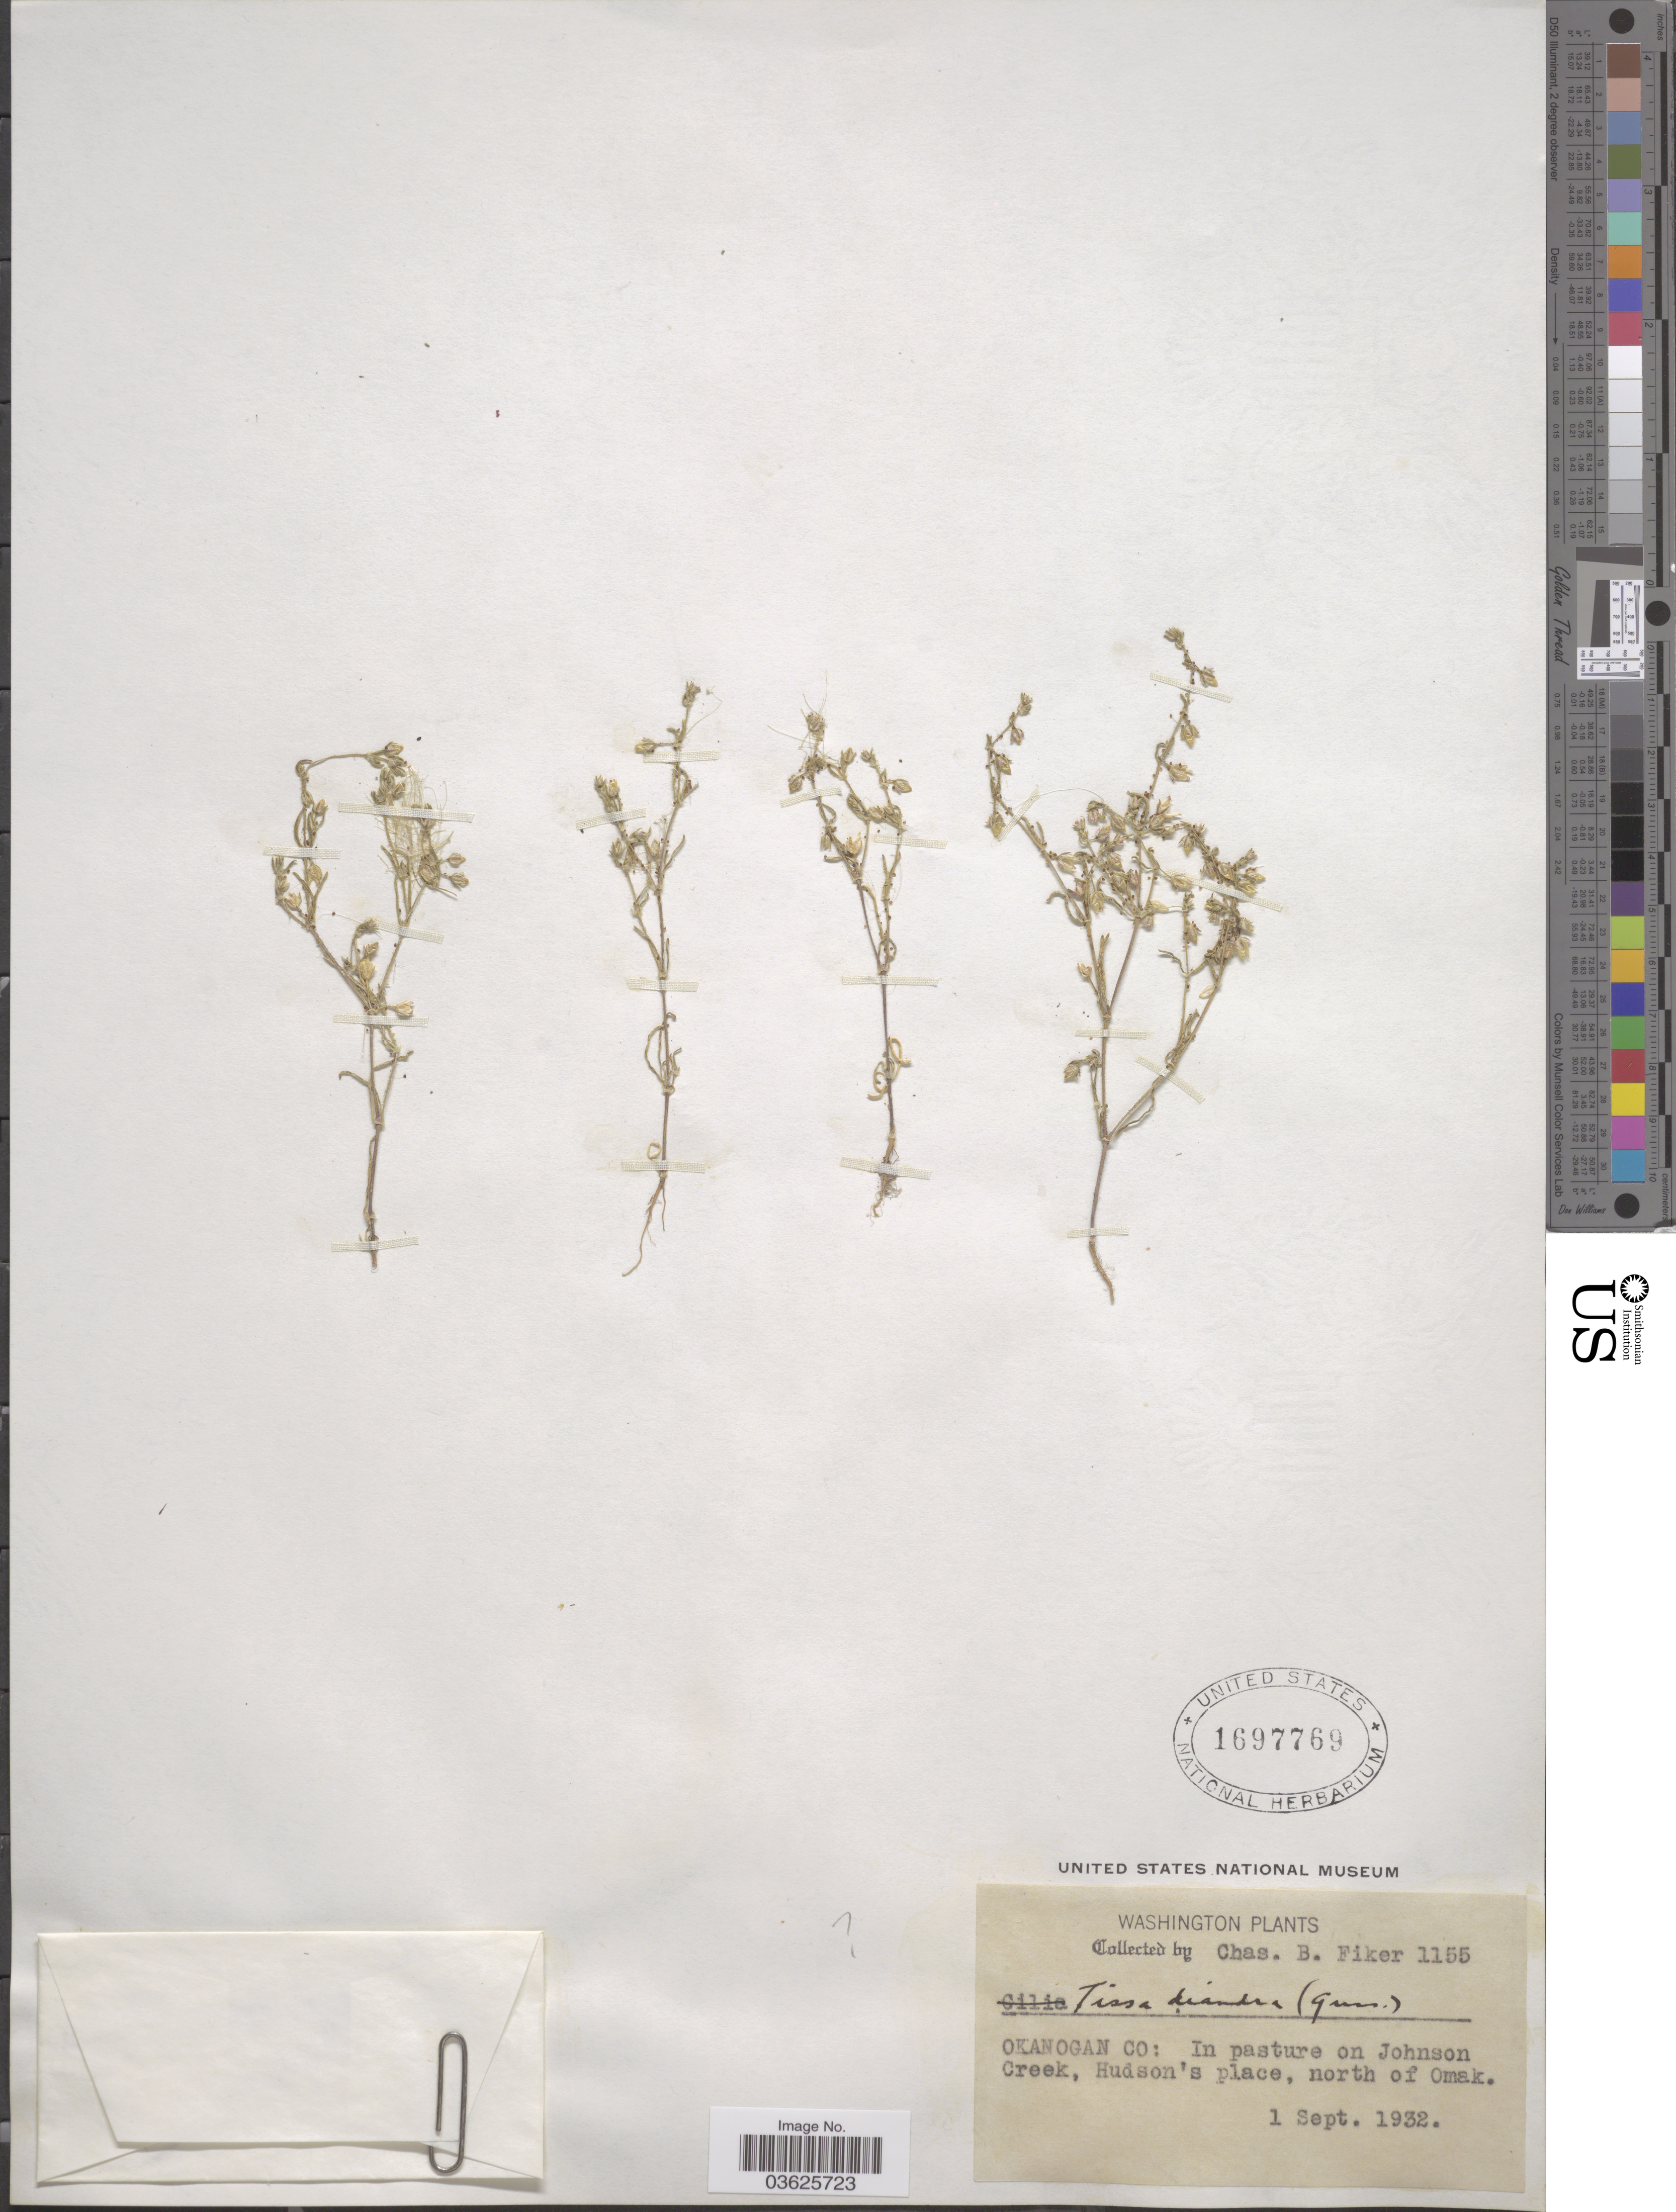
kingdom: Plantae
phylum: Tracheophyta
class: Magnoliopsida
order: Caryophyllales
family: Caryophyllaceae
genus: Spergularia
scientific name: Spergularia sp.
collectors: C. Fiker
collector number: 1155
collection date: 1932-09-01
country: United States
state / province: Washington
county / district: Okanogan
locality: Okanogano Co: In pasture on Johnson Creek, Hudson's place, north of Omak.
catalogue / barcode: US 1697769